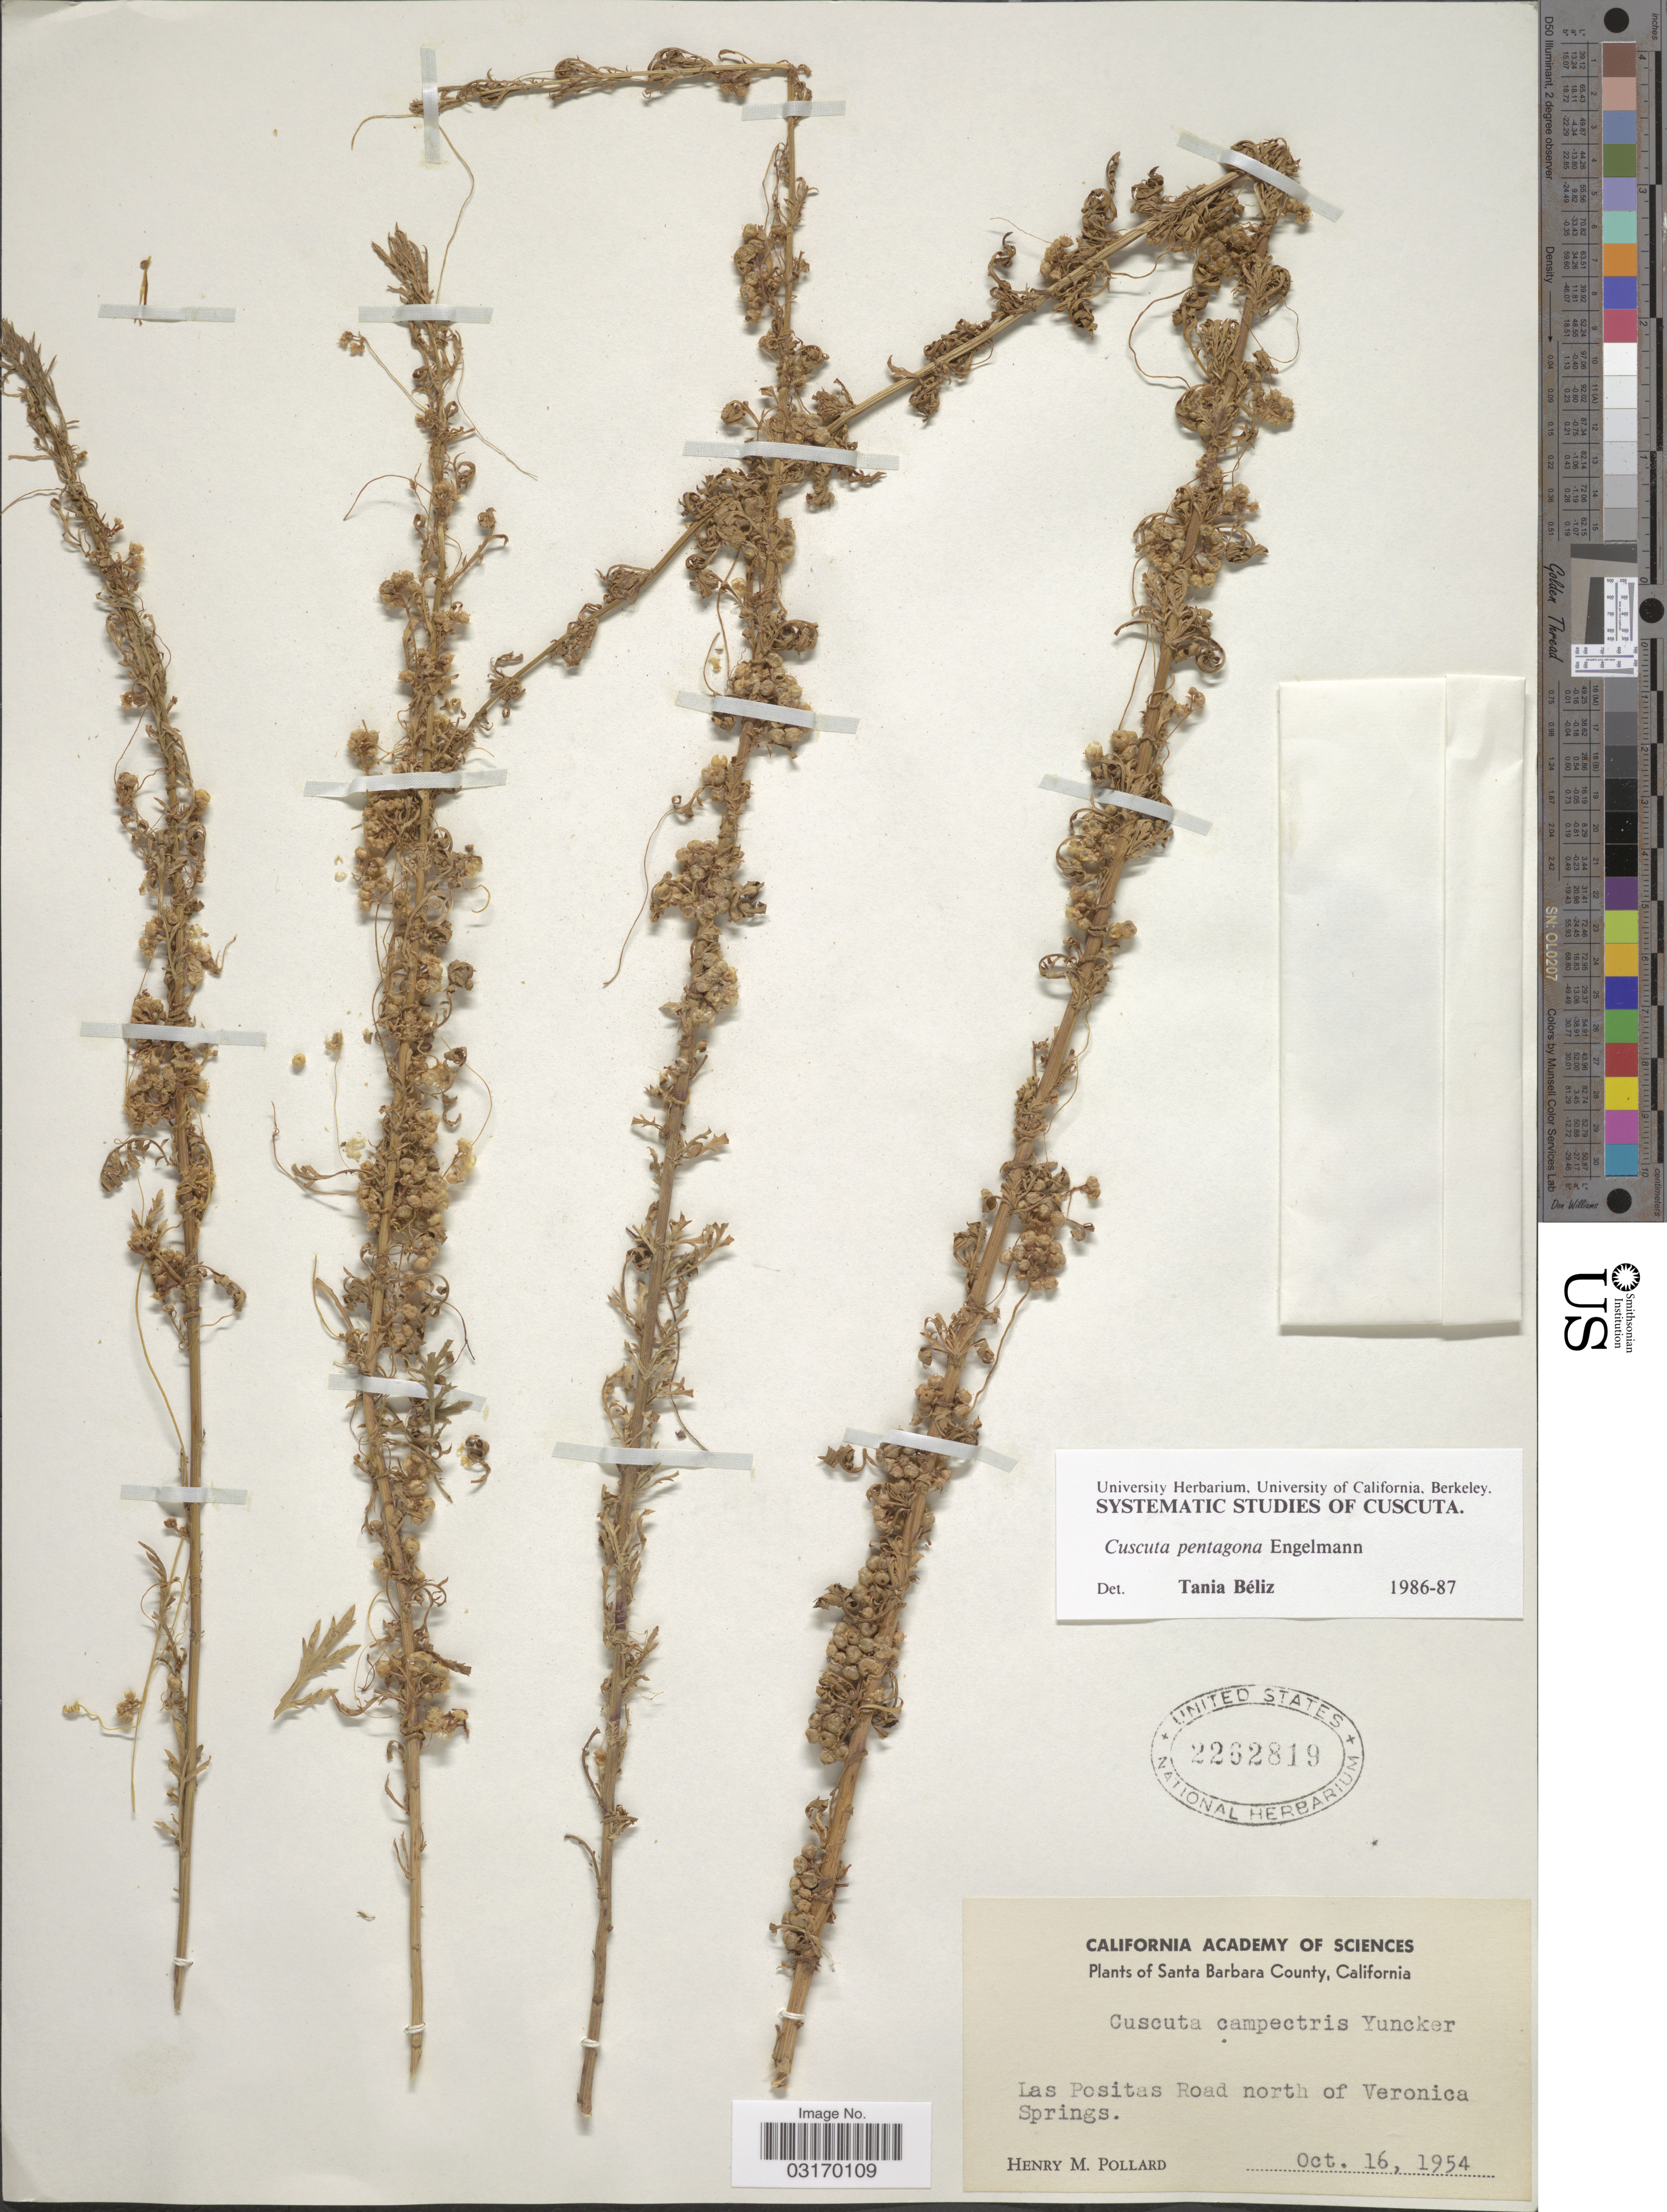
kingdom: Plantae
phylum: Tracheophyta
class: Magnoliopsida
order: Solanales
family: Convolvulaceae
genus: Cuscuta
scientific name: Cuscuta pentagona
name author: Engelm.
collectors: H. M. Pollard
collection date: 1954-10-16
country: United States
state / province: California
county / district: Santa Barbara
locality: Santa Barbara County. Las Positas Road north of Veronica Springs.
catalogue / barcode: US 2262819